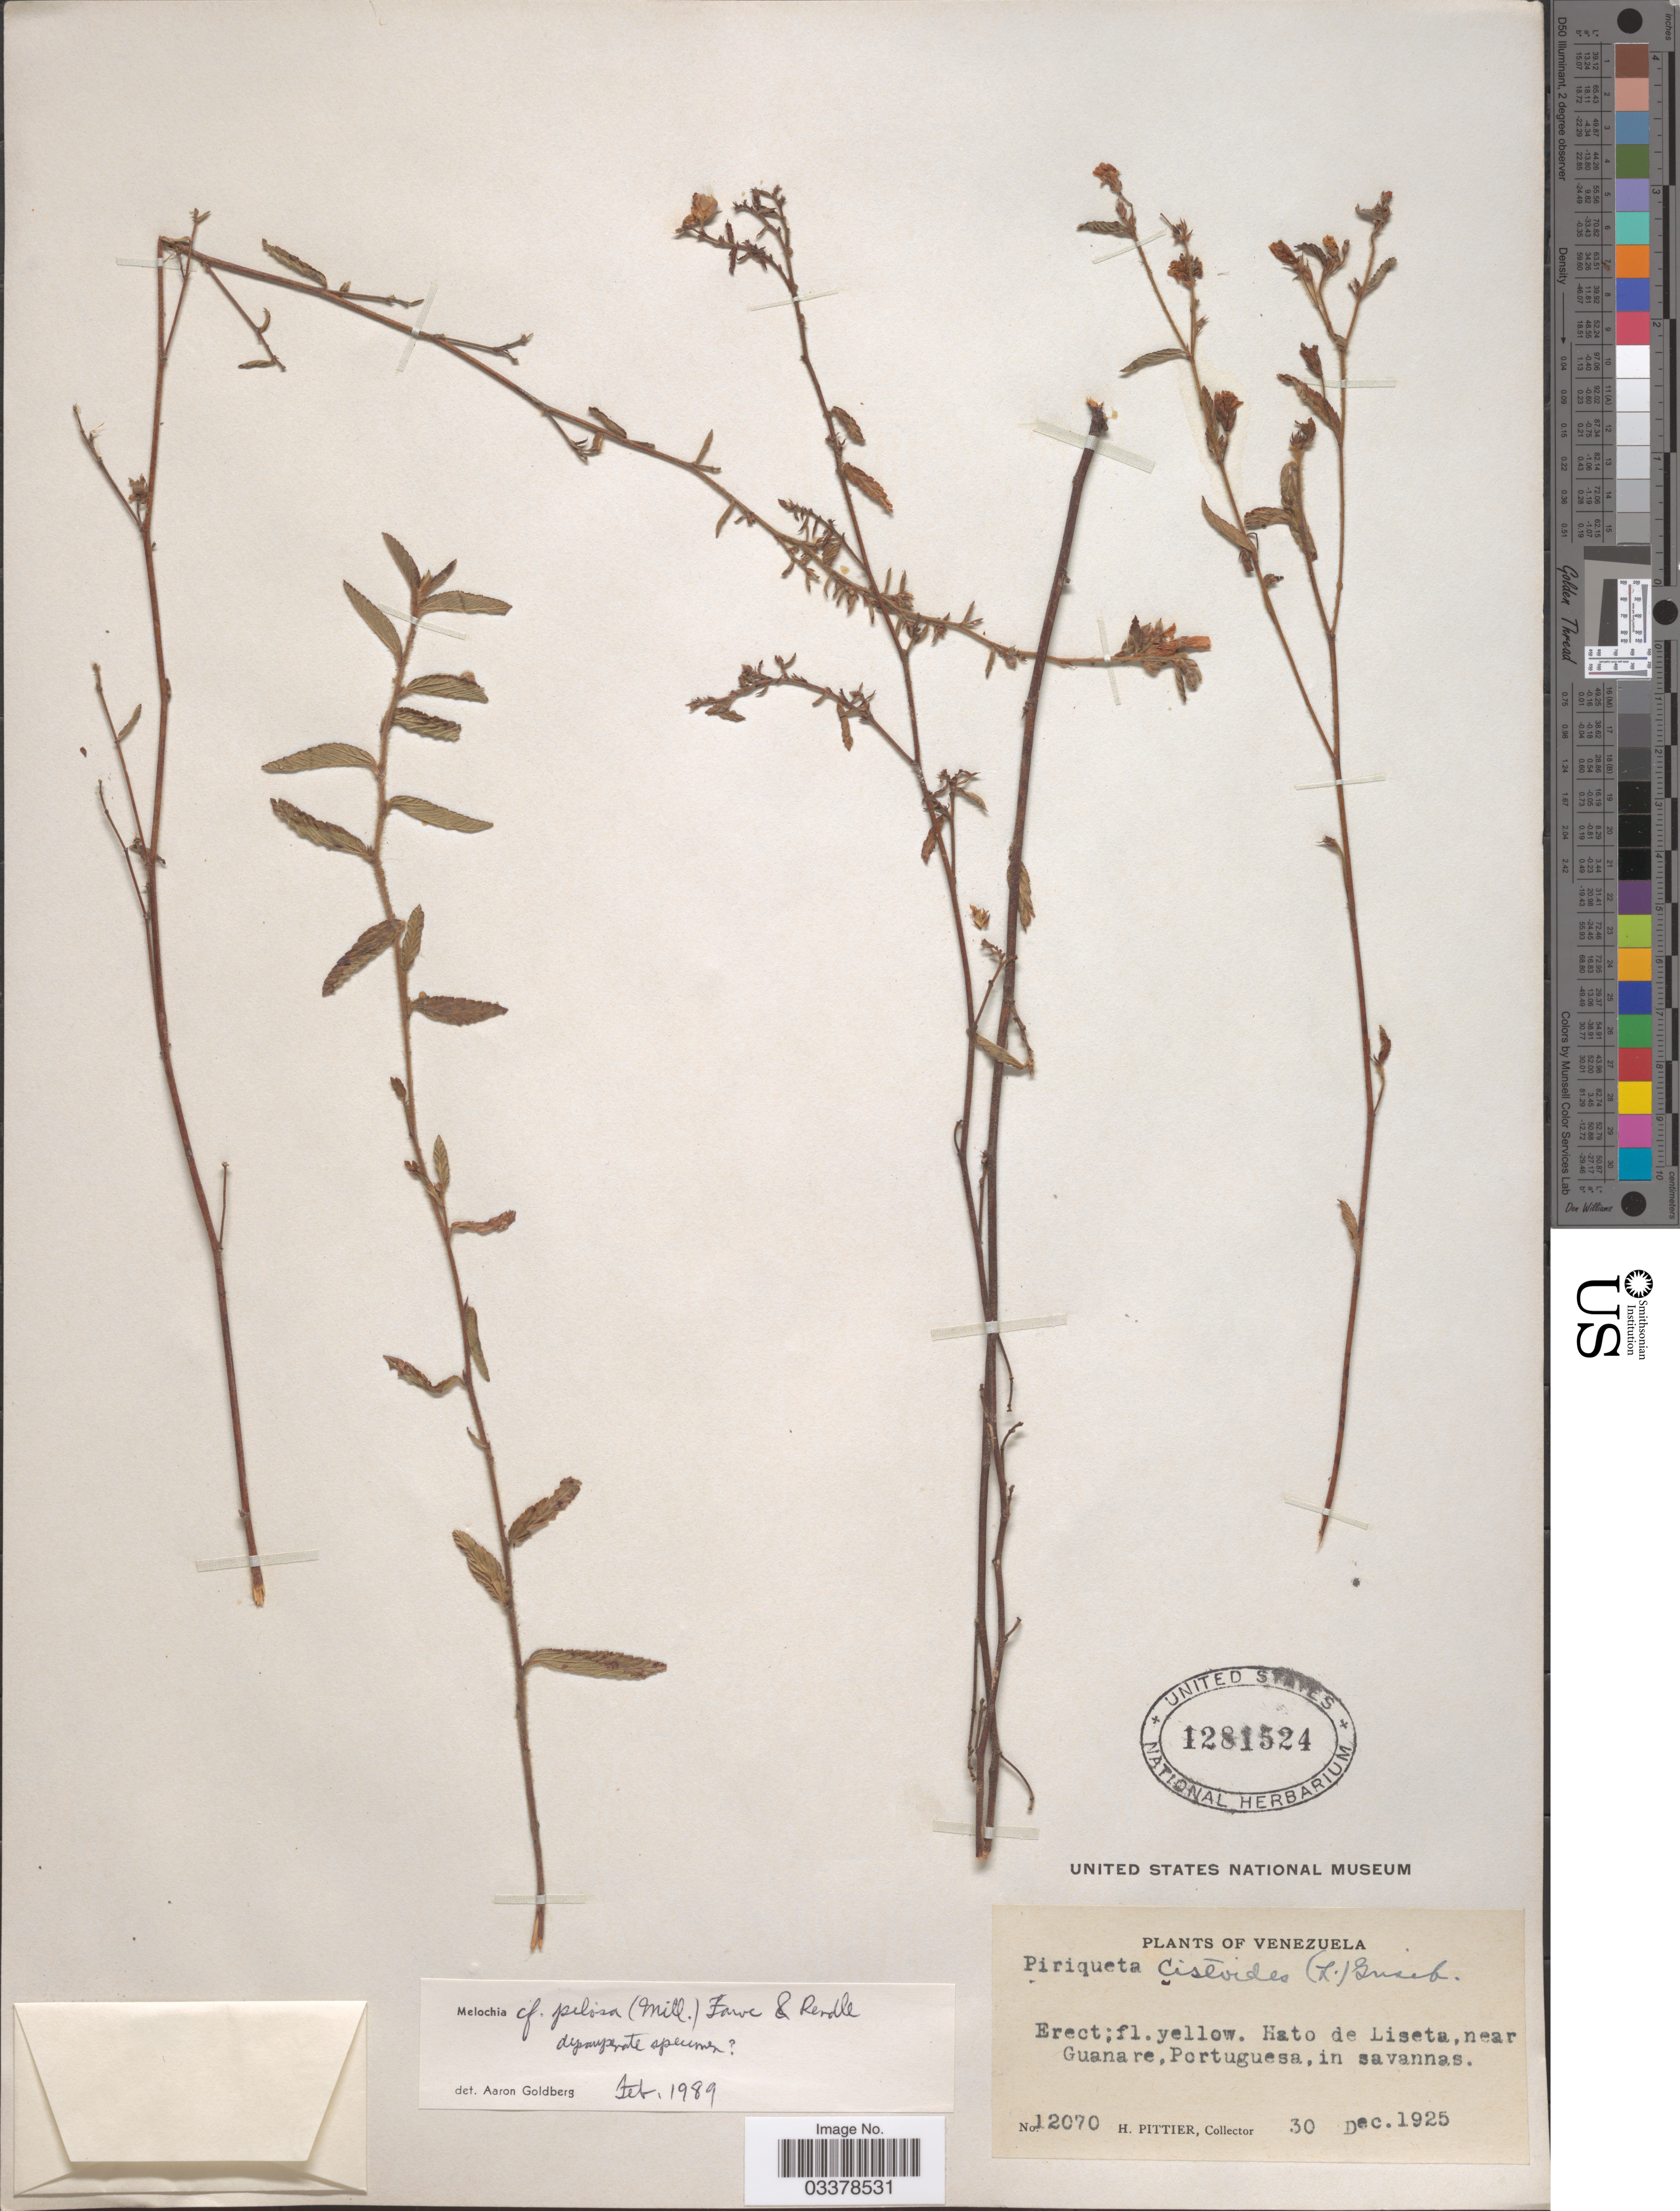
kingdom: Plantae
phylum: Tracheophyta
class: Magnoliopsida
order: Malvales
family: Malvaceae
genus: Melochia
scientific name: Melochia pilosa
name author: (Mill.) Fawc. & Rendle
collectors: H. F. Pittier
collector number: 12070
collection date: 1925-12-30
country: Venezuela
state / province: Portuguesa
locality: Hato de Liseta, near Guanare.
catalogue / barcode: US 1281524